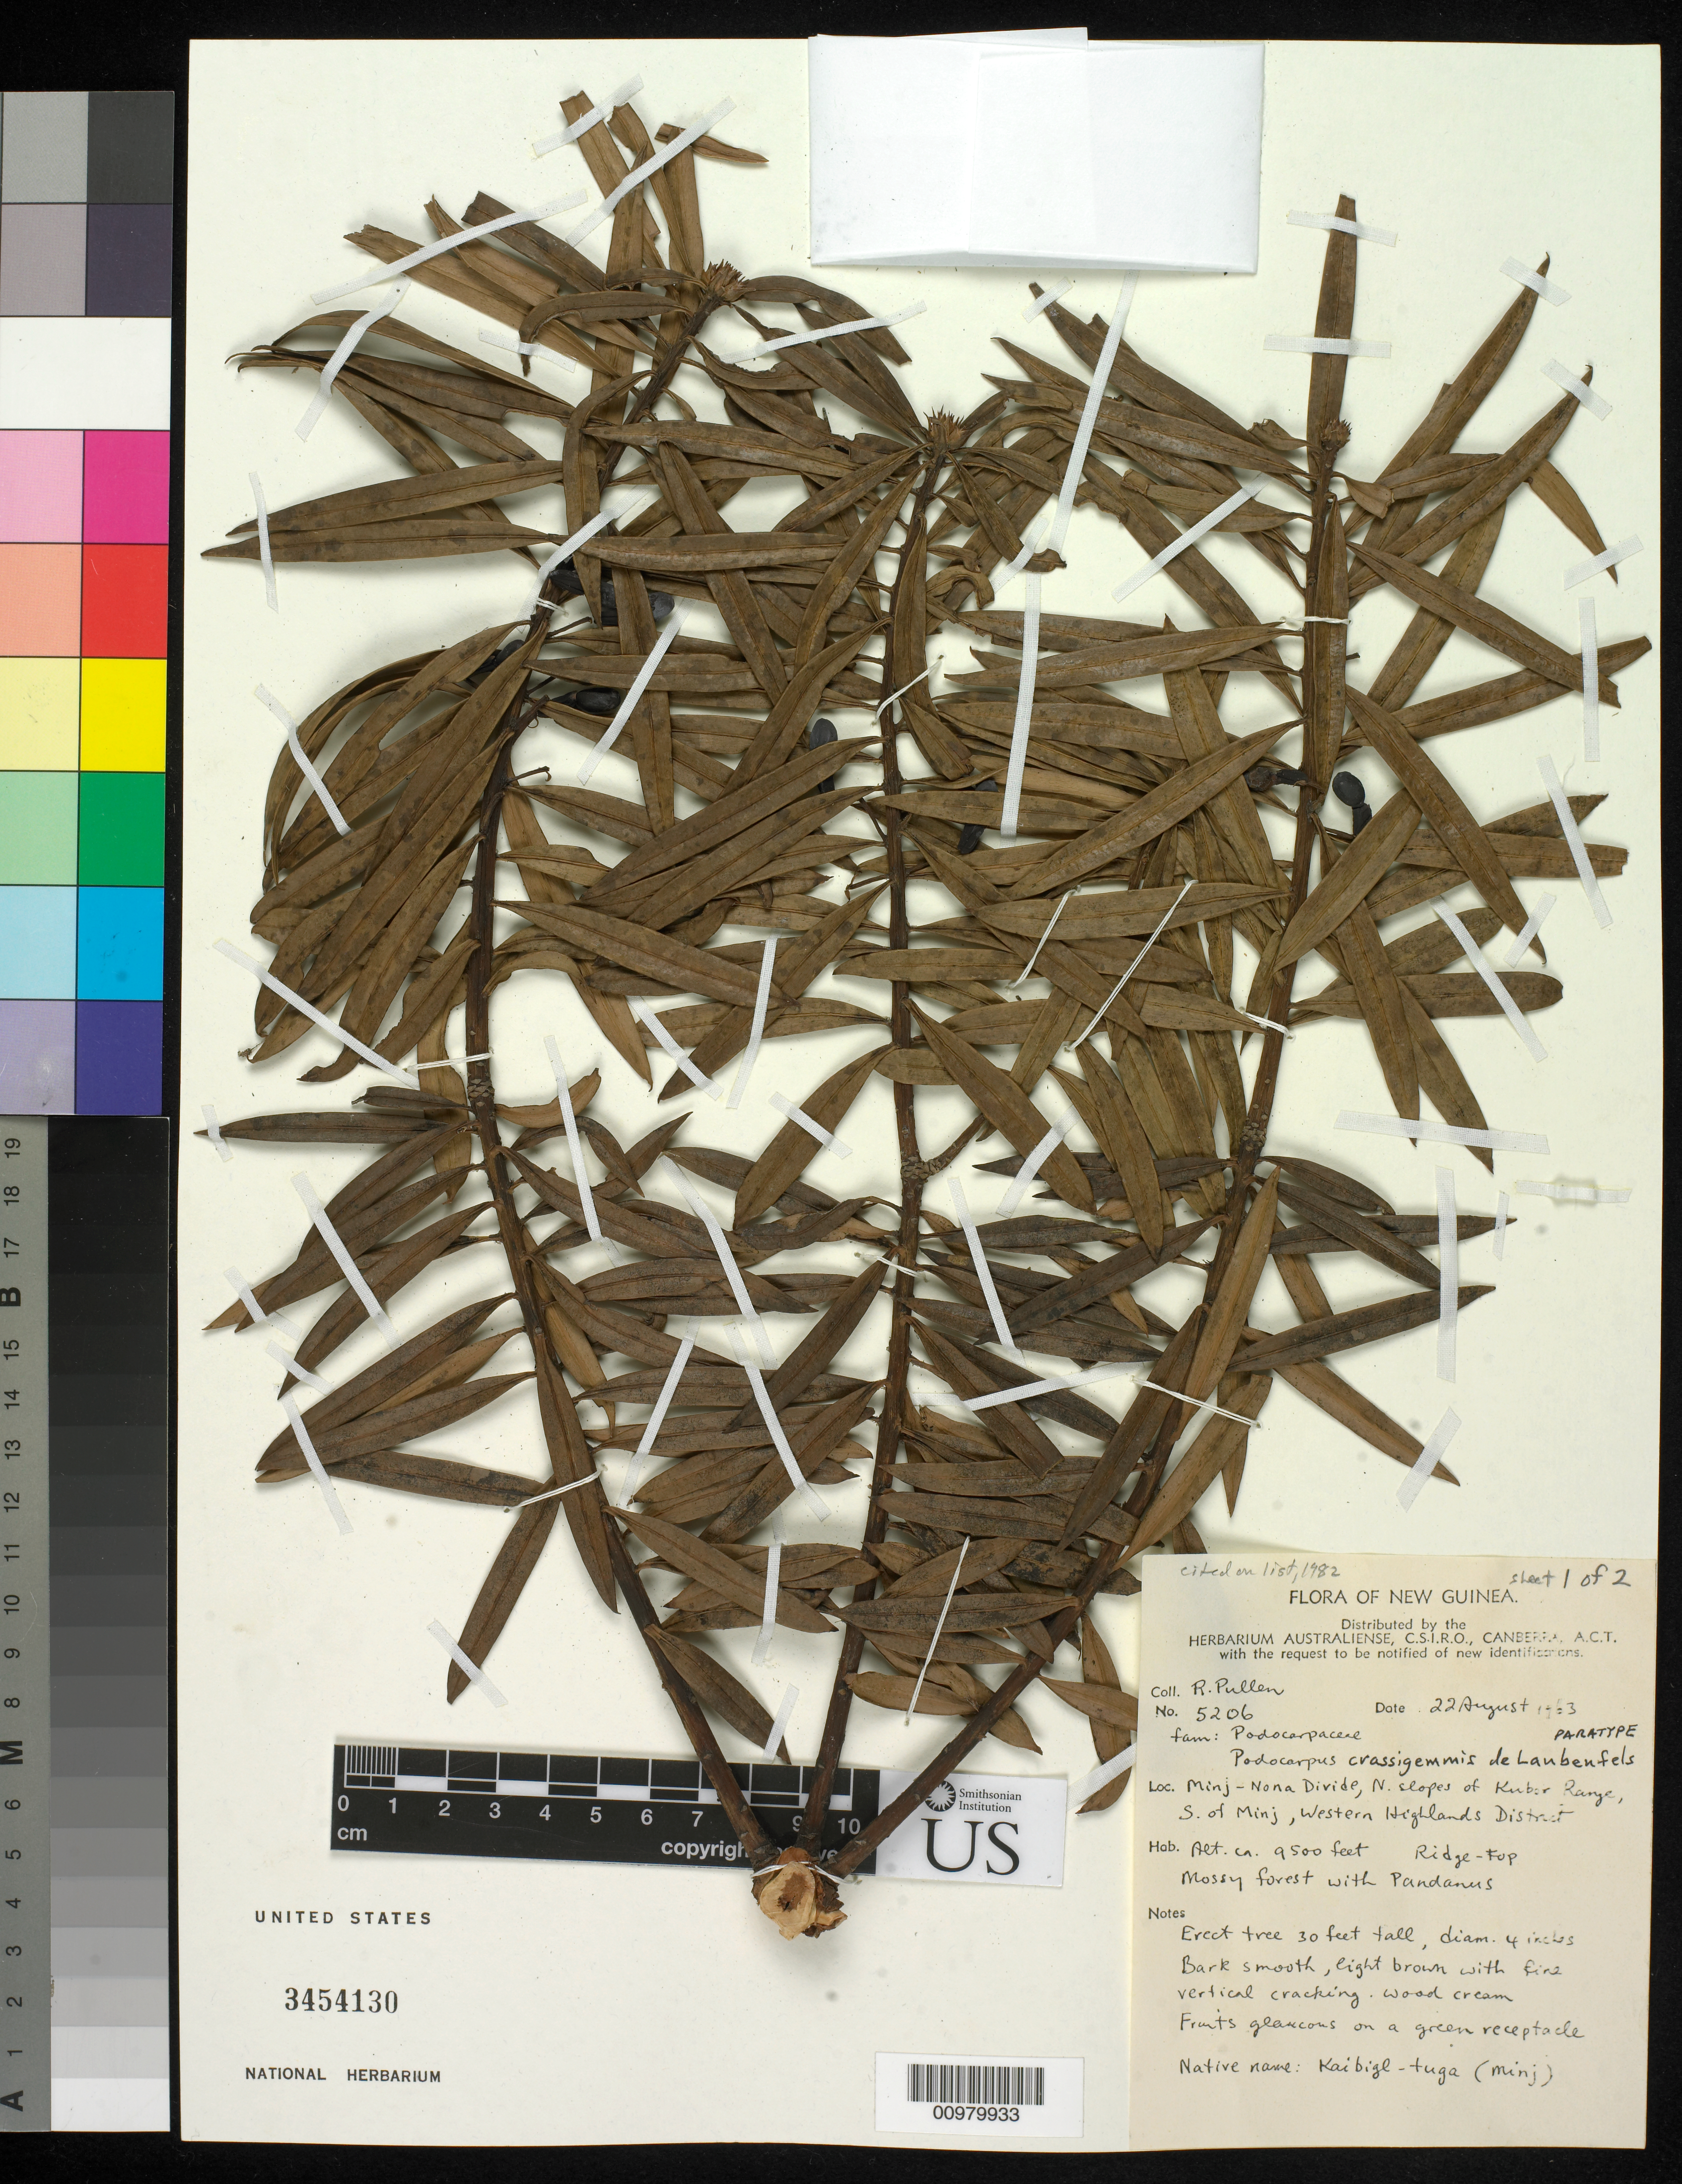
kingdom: Plantae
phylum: Tracheophyta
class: Pinopsida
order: Pinales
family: Podocarpaceae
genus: Podocarpus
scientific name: Podocarpus crassigemmis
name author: de Laub.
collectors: R. Pullen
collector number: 5206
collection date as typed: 22 Aug 1963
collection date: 1963-08-22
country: Papua New Guinea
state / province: Western Highlands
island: New Guinea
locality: Western Highlands District, S. of Minj, N. slopes of Kuber Range, Minj-Nona Divide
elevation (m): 2896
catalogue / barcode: US 3454130